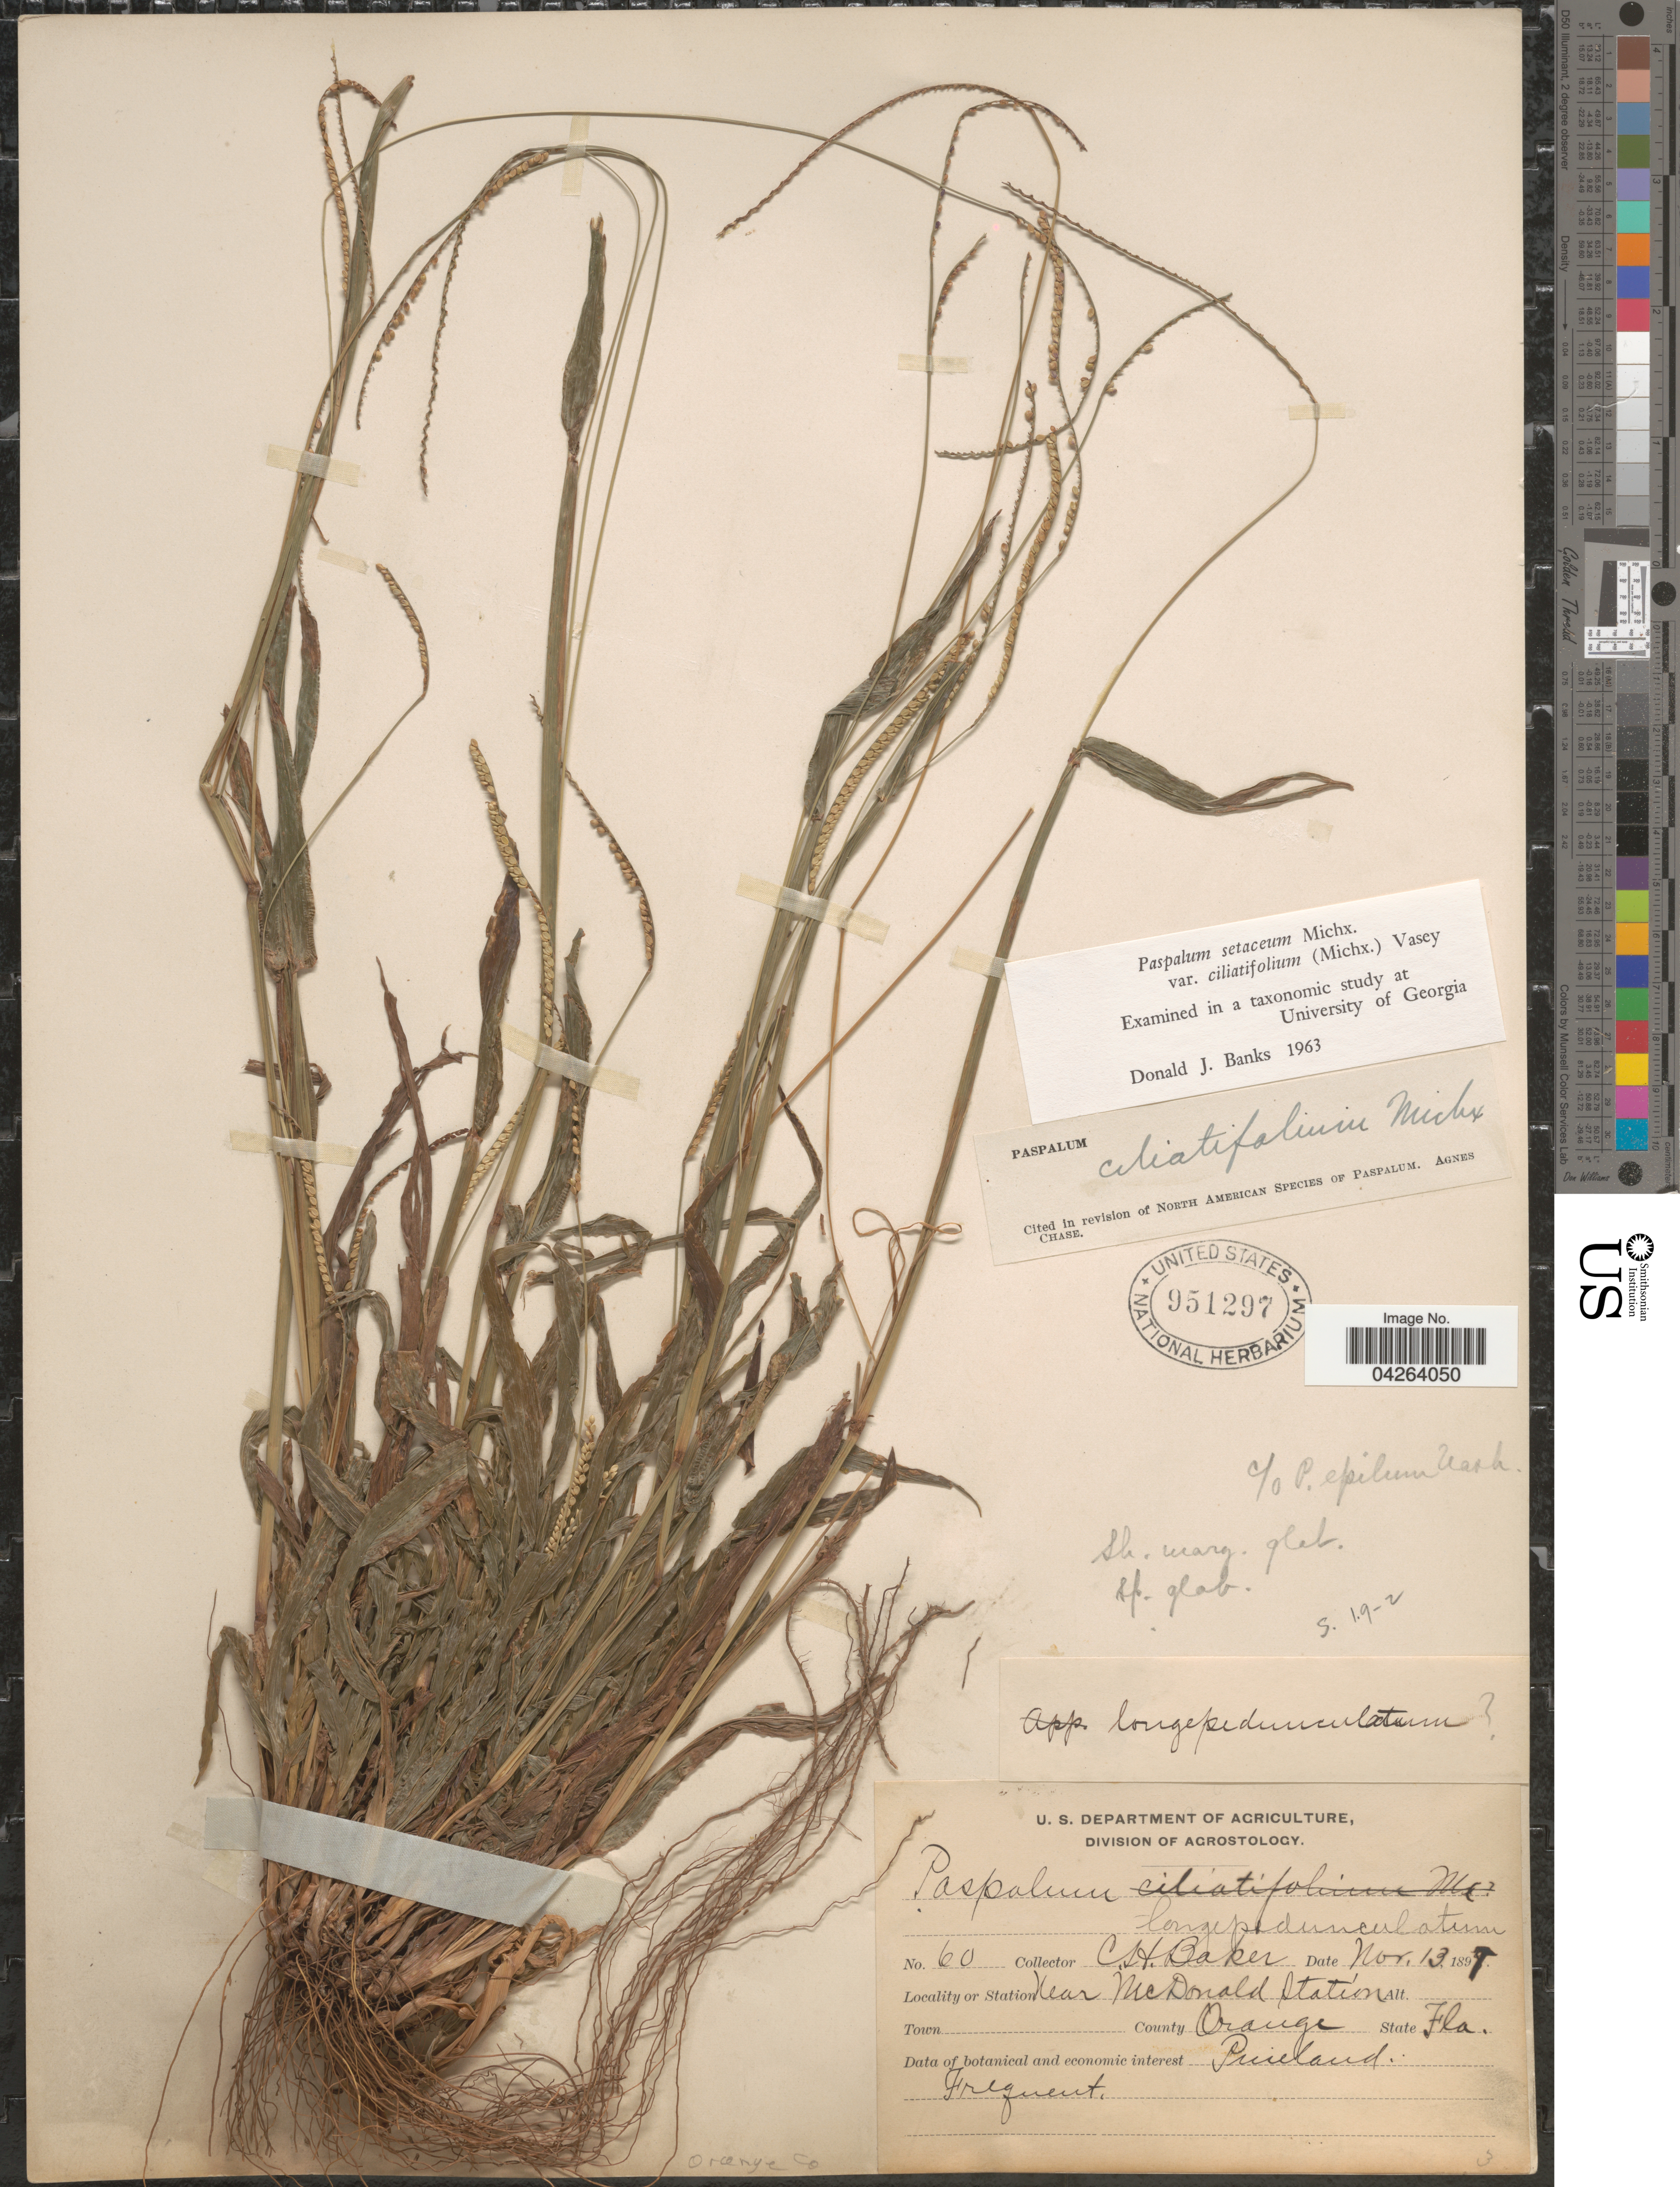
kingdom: Plantae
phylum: Tracheophyta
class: Liliopsida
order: Poales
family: Poaceae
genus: Paspalum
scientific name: Paspalum setaceum var. ciliatifolium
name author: (Michx.) Vasey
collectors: C. H. Baker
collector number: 60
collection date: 1898-11-13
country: United States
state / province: Florida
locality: Near McDonald Station. County Orange.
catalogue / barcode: US 951297